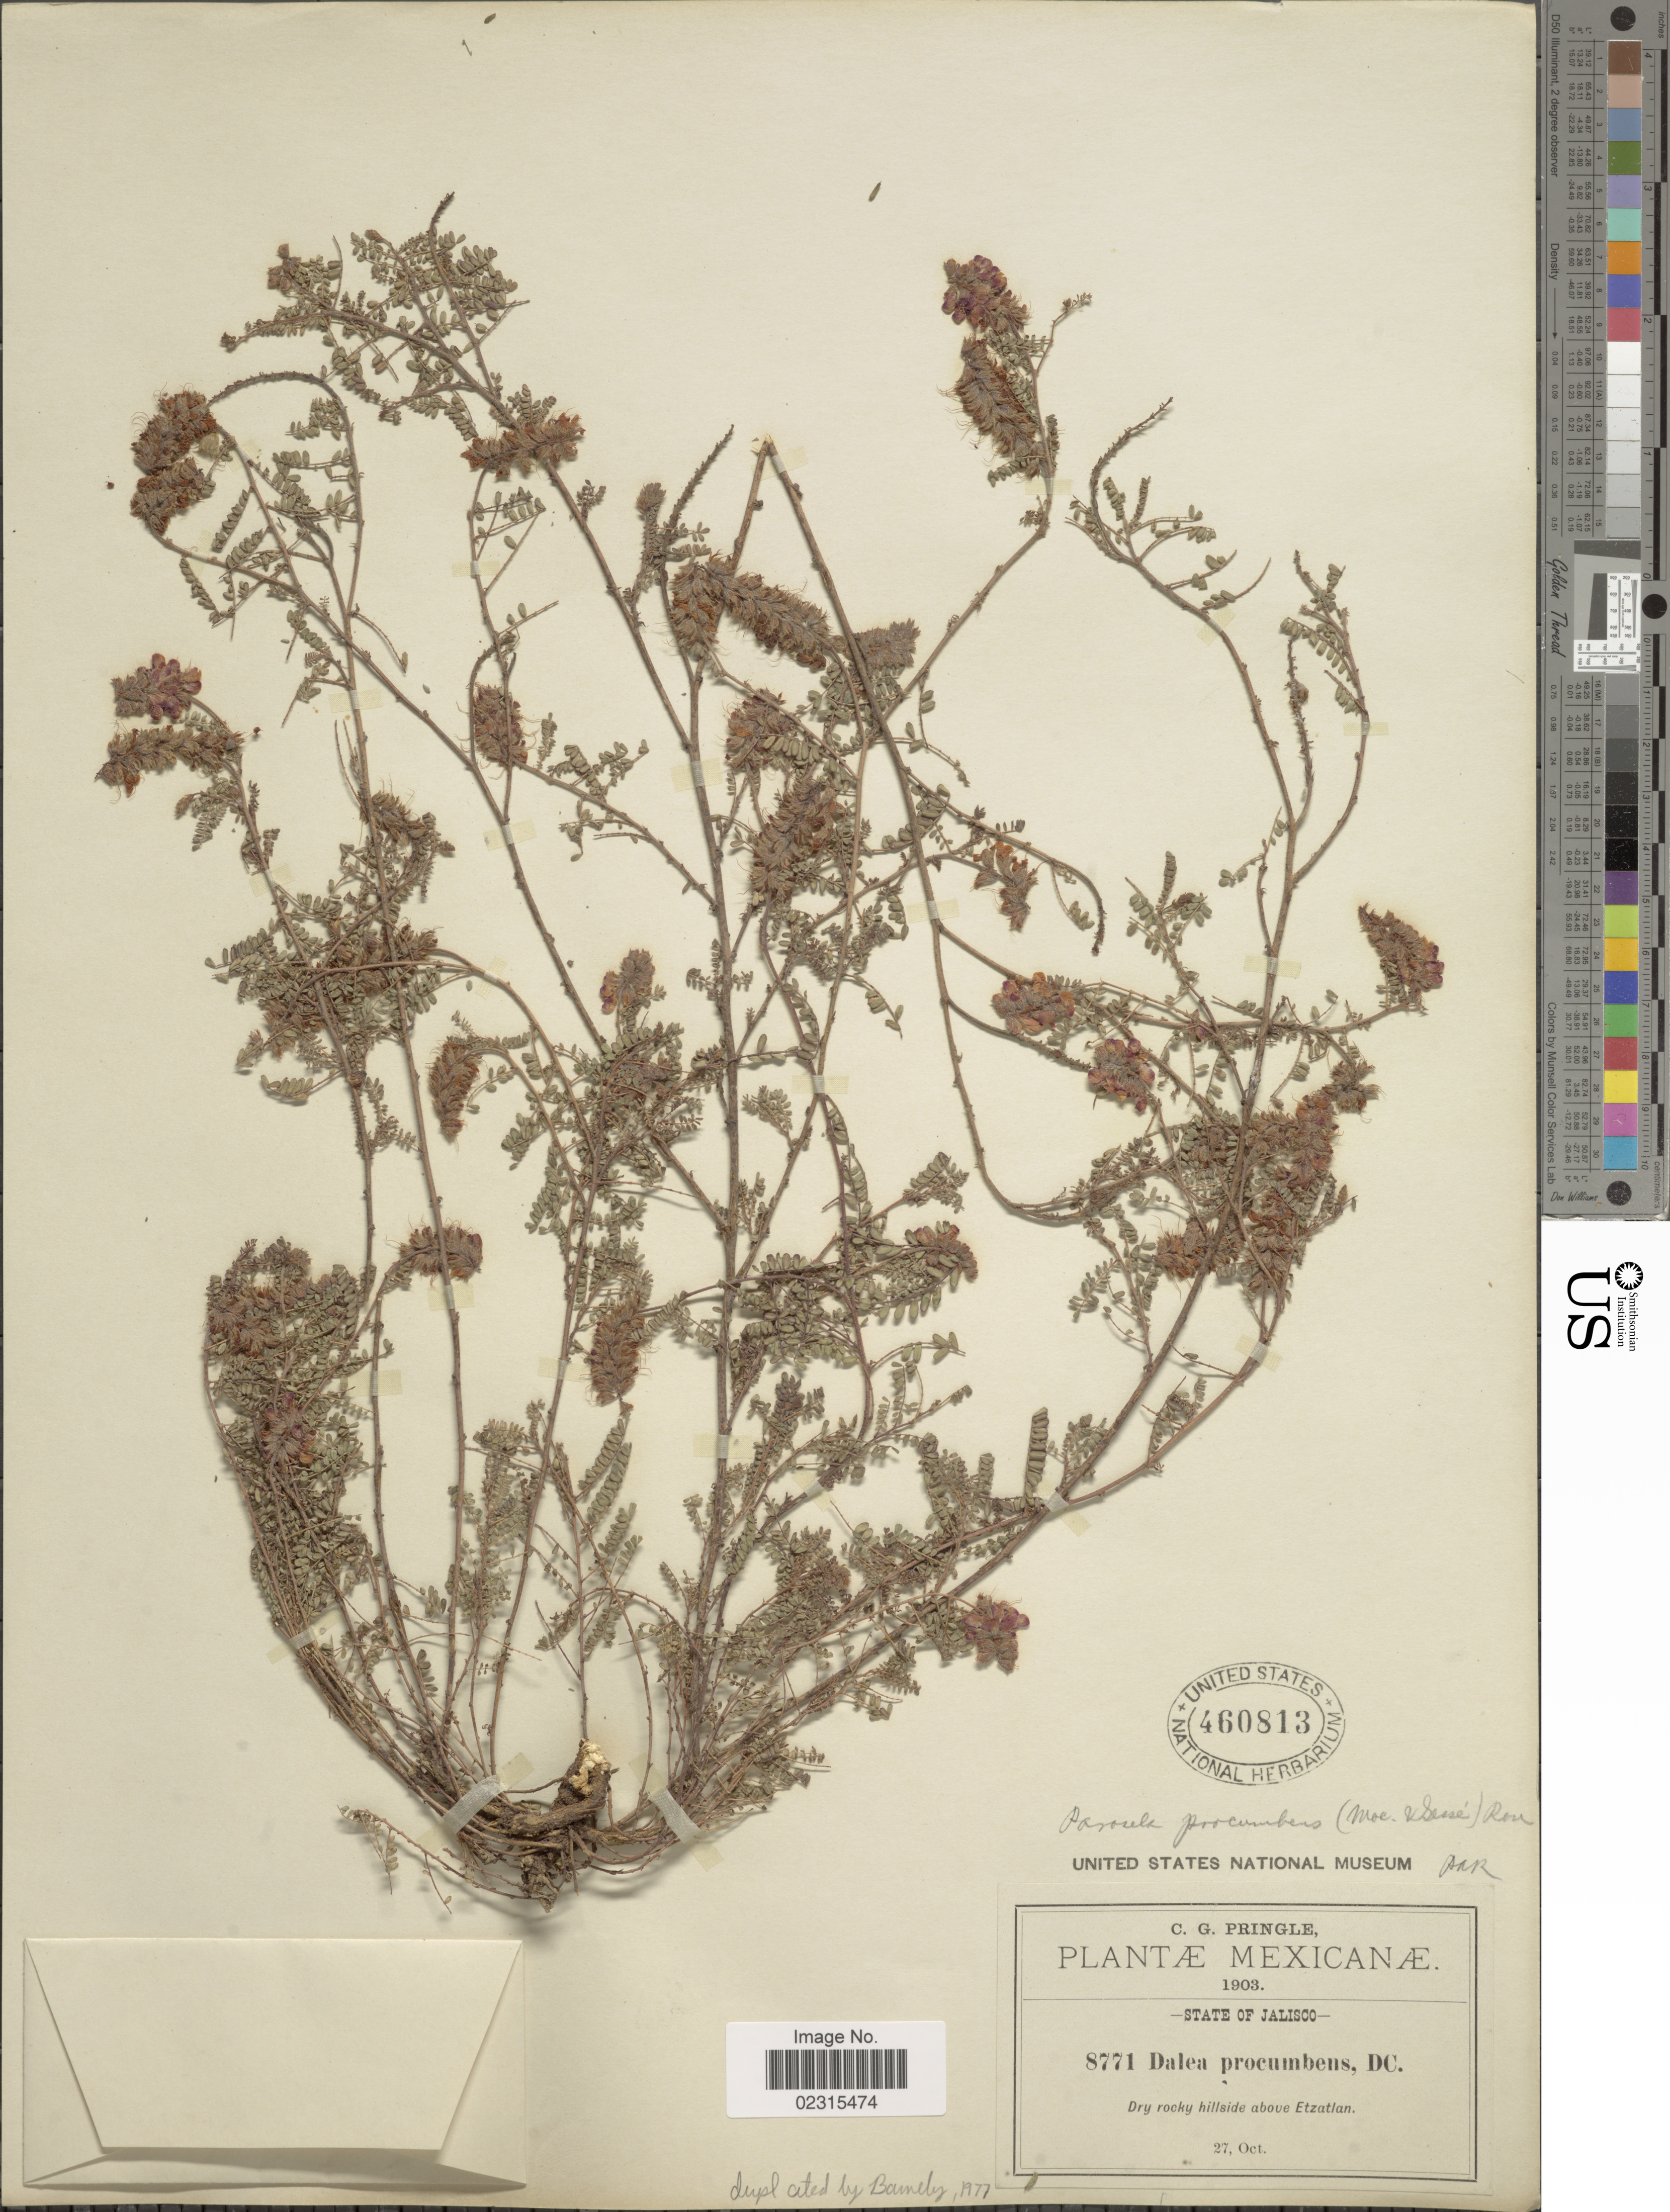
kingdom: Plantae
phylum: Tracheophyta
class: Magnoliopsida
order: Fabales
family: Fabaceae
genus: Marina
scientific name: Marina procumbens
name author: (DC.) Barneby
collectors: C. G. Pringle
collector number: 8771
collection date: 1903-10-27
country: Mexico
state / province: Jalisco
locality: Hillside above Etzatlan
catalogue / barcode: US 460813